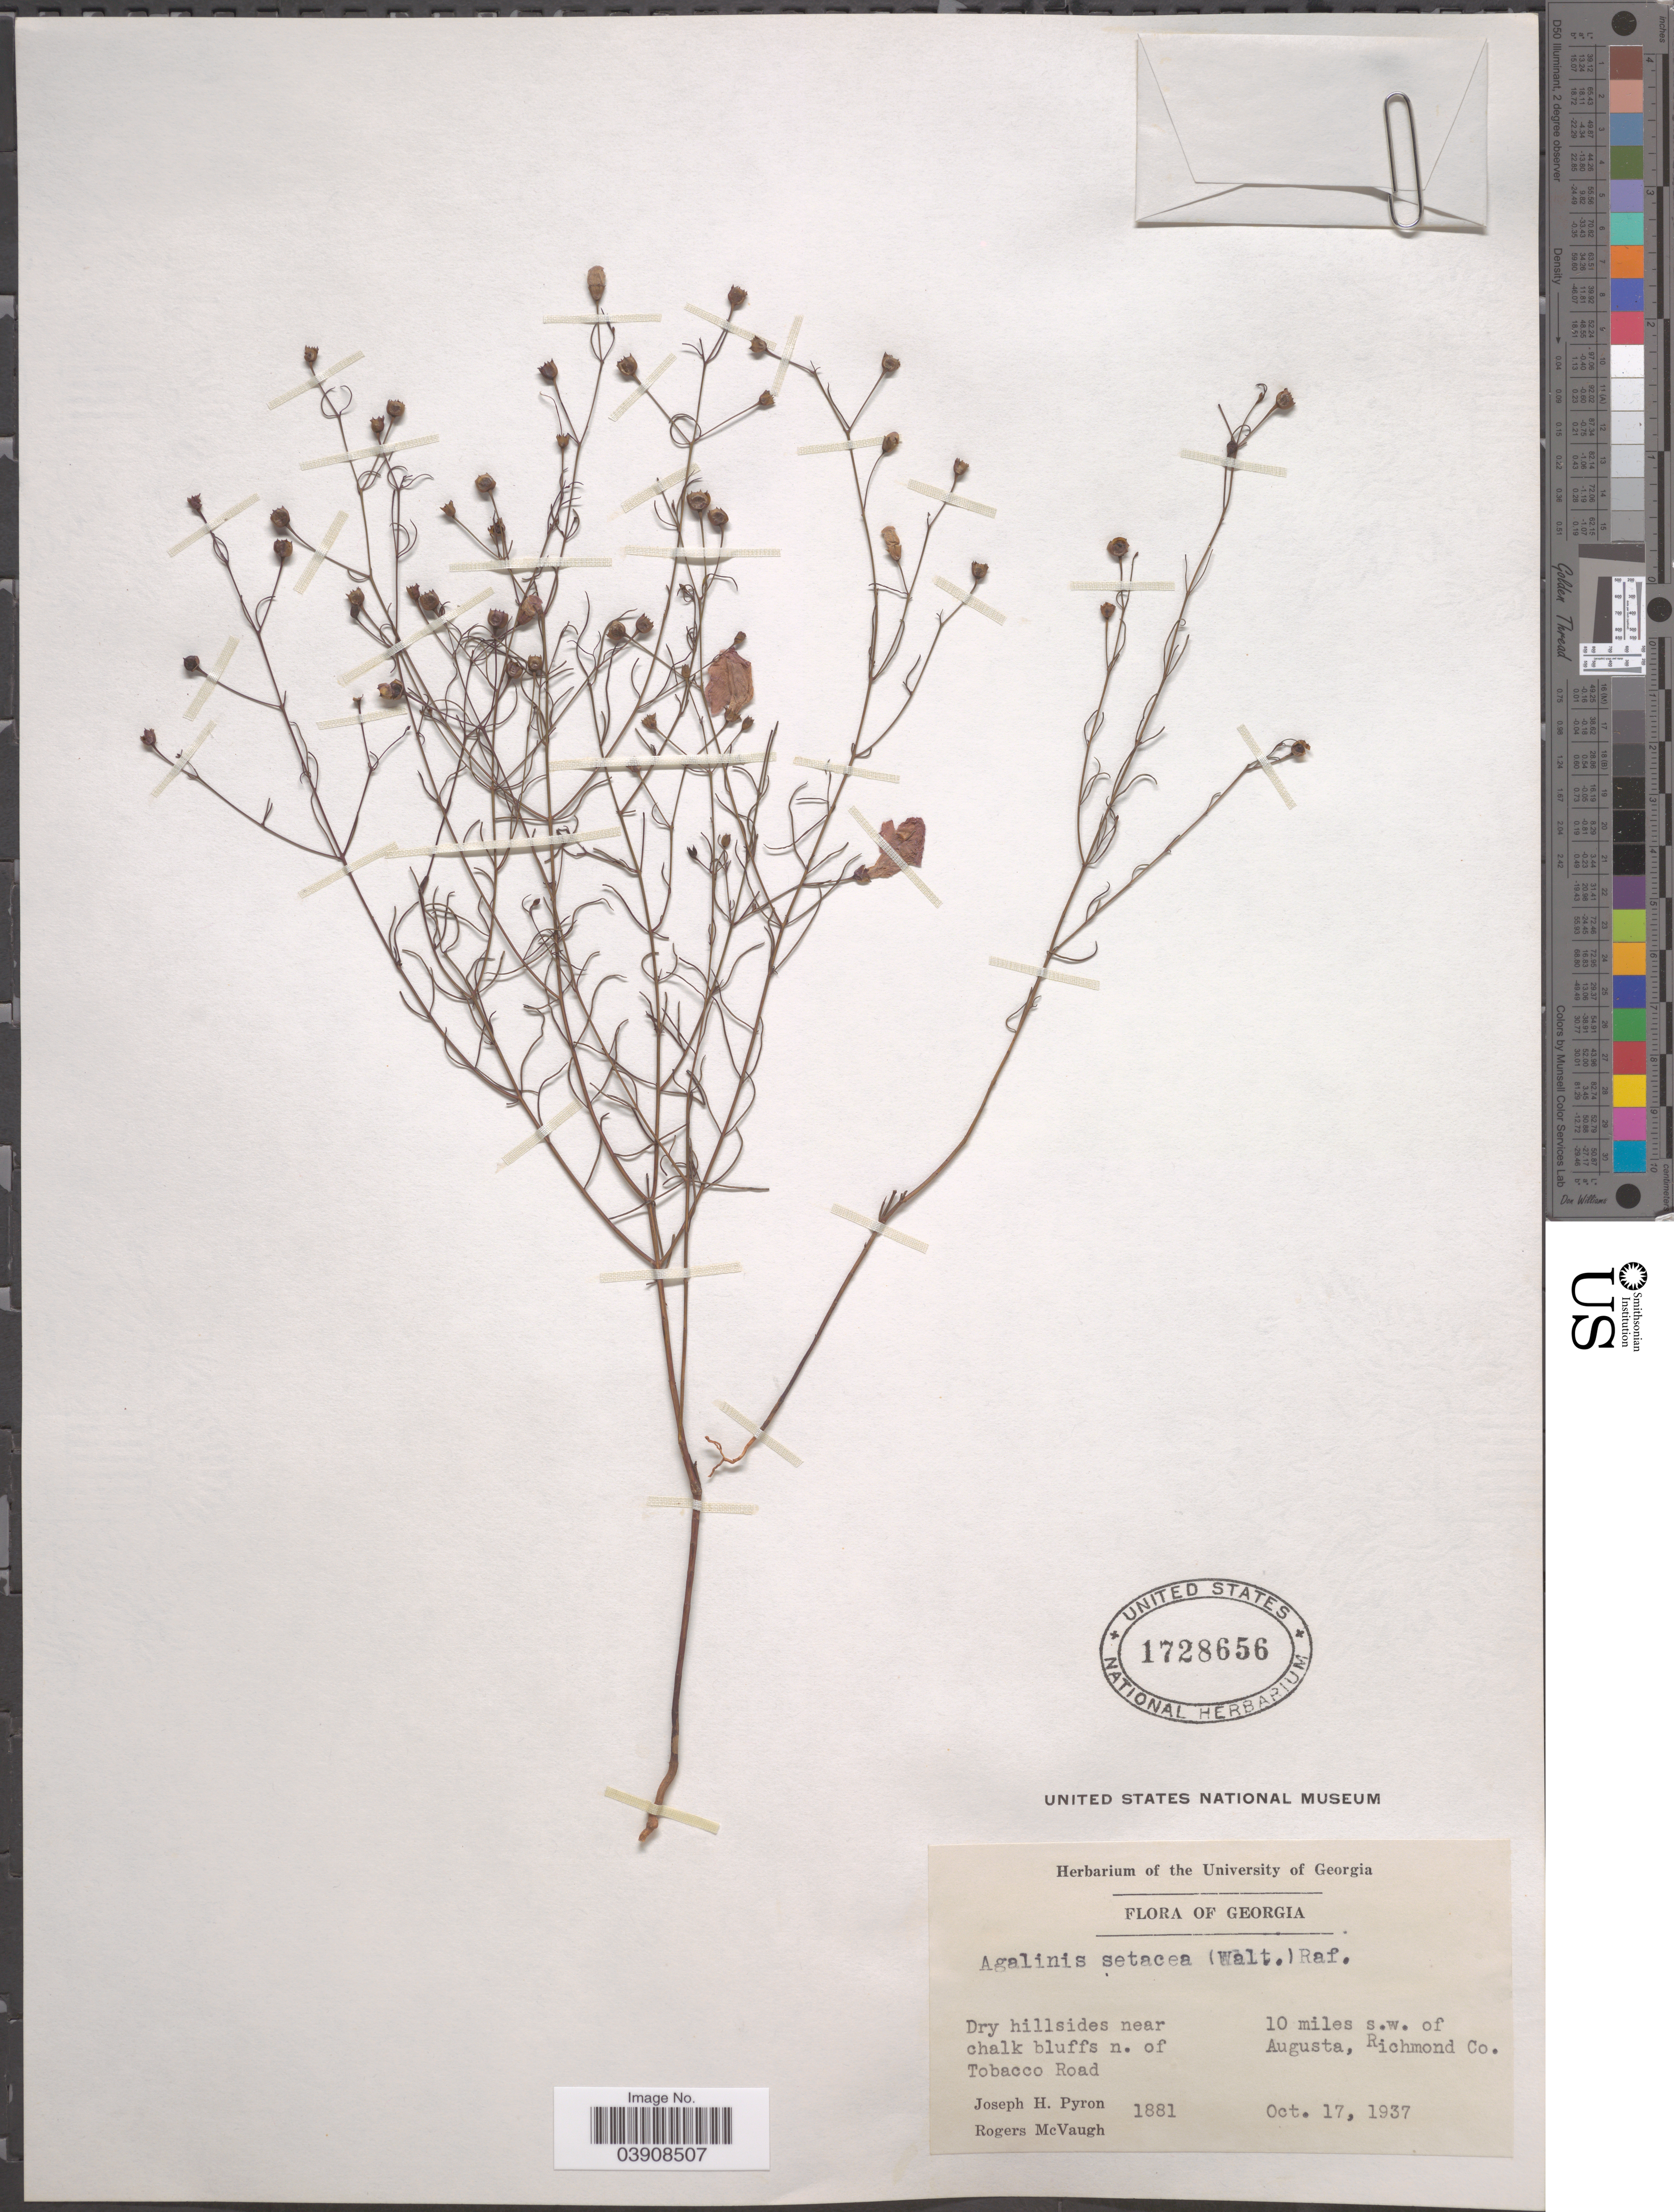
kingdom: Plantae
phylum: Tracheophyta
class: Magnoliopsida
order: Lamiales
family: Orobanchaceae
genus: Agalinis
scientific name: Agalinis setacea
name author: (J.F. Gmel.) Raf.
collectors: J. H. Pyron & R. McVaugh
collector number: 1881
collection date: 1937-10-17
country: United States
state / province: Georgia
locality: Dry hillsides near chalk bluffs n. of Tobacco Road. 10 miles s.w. of Augusta, Richmond Co.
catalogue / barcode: US 1728656